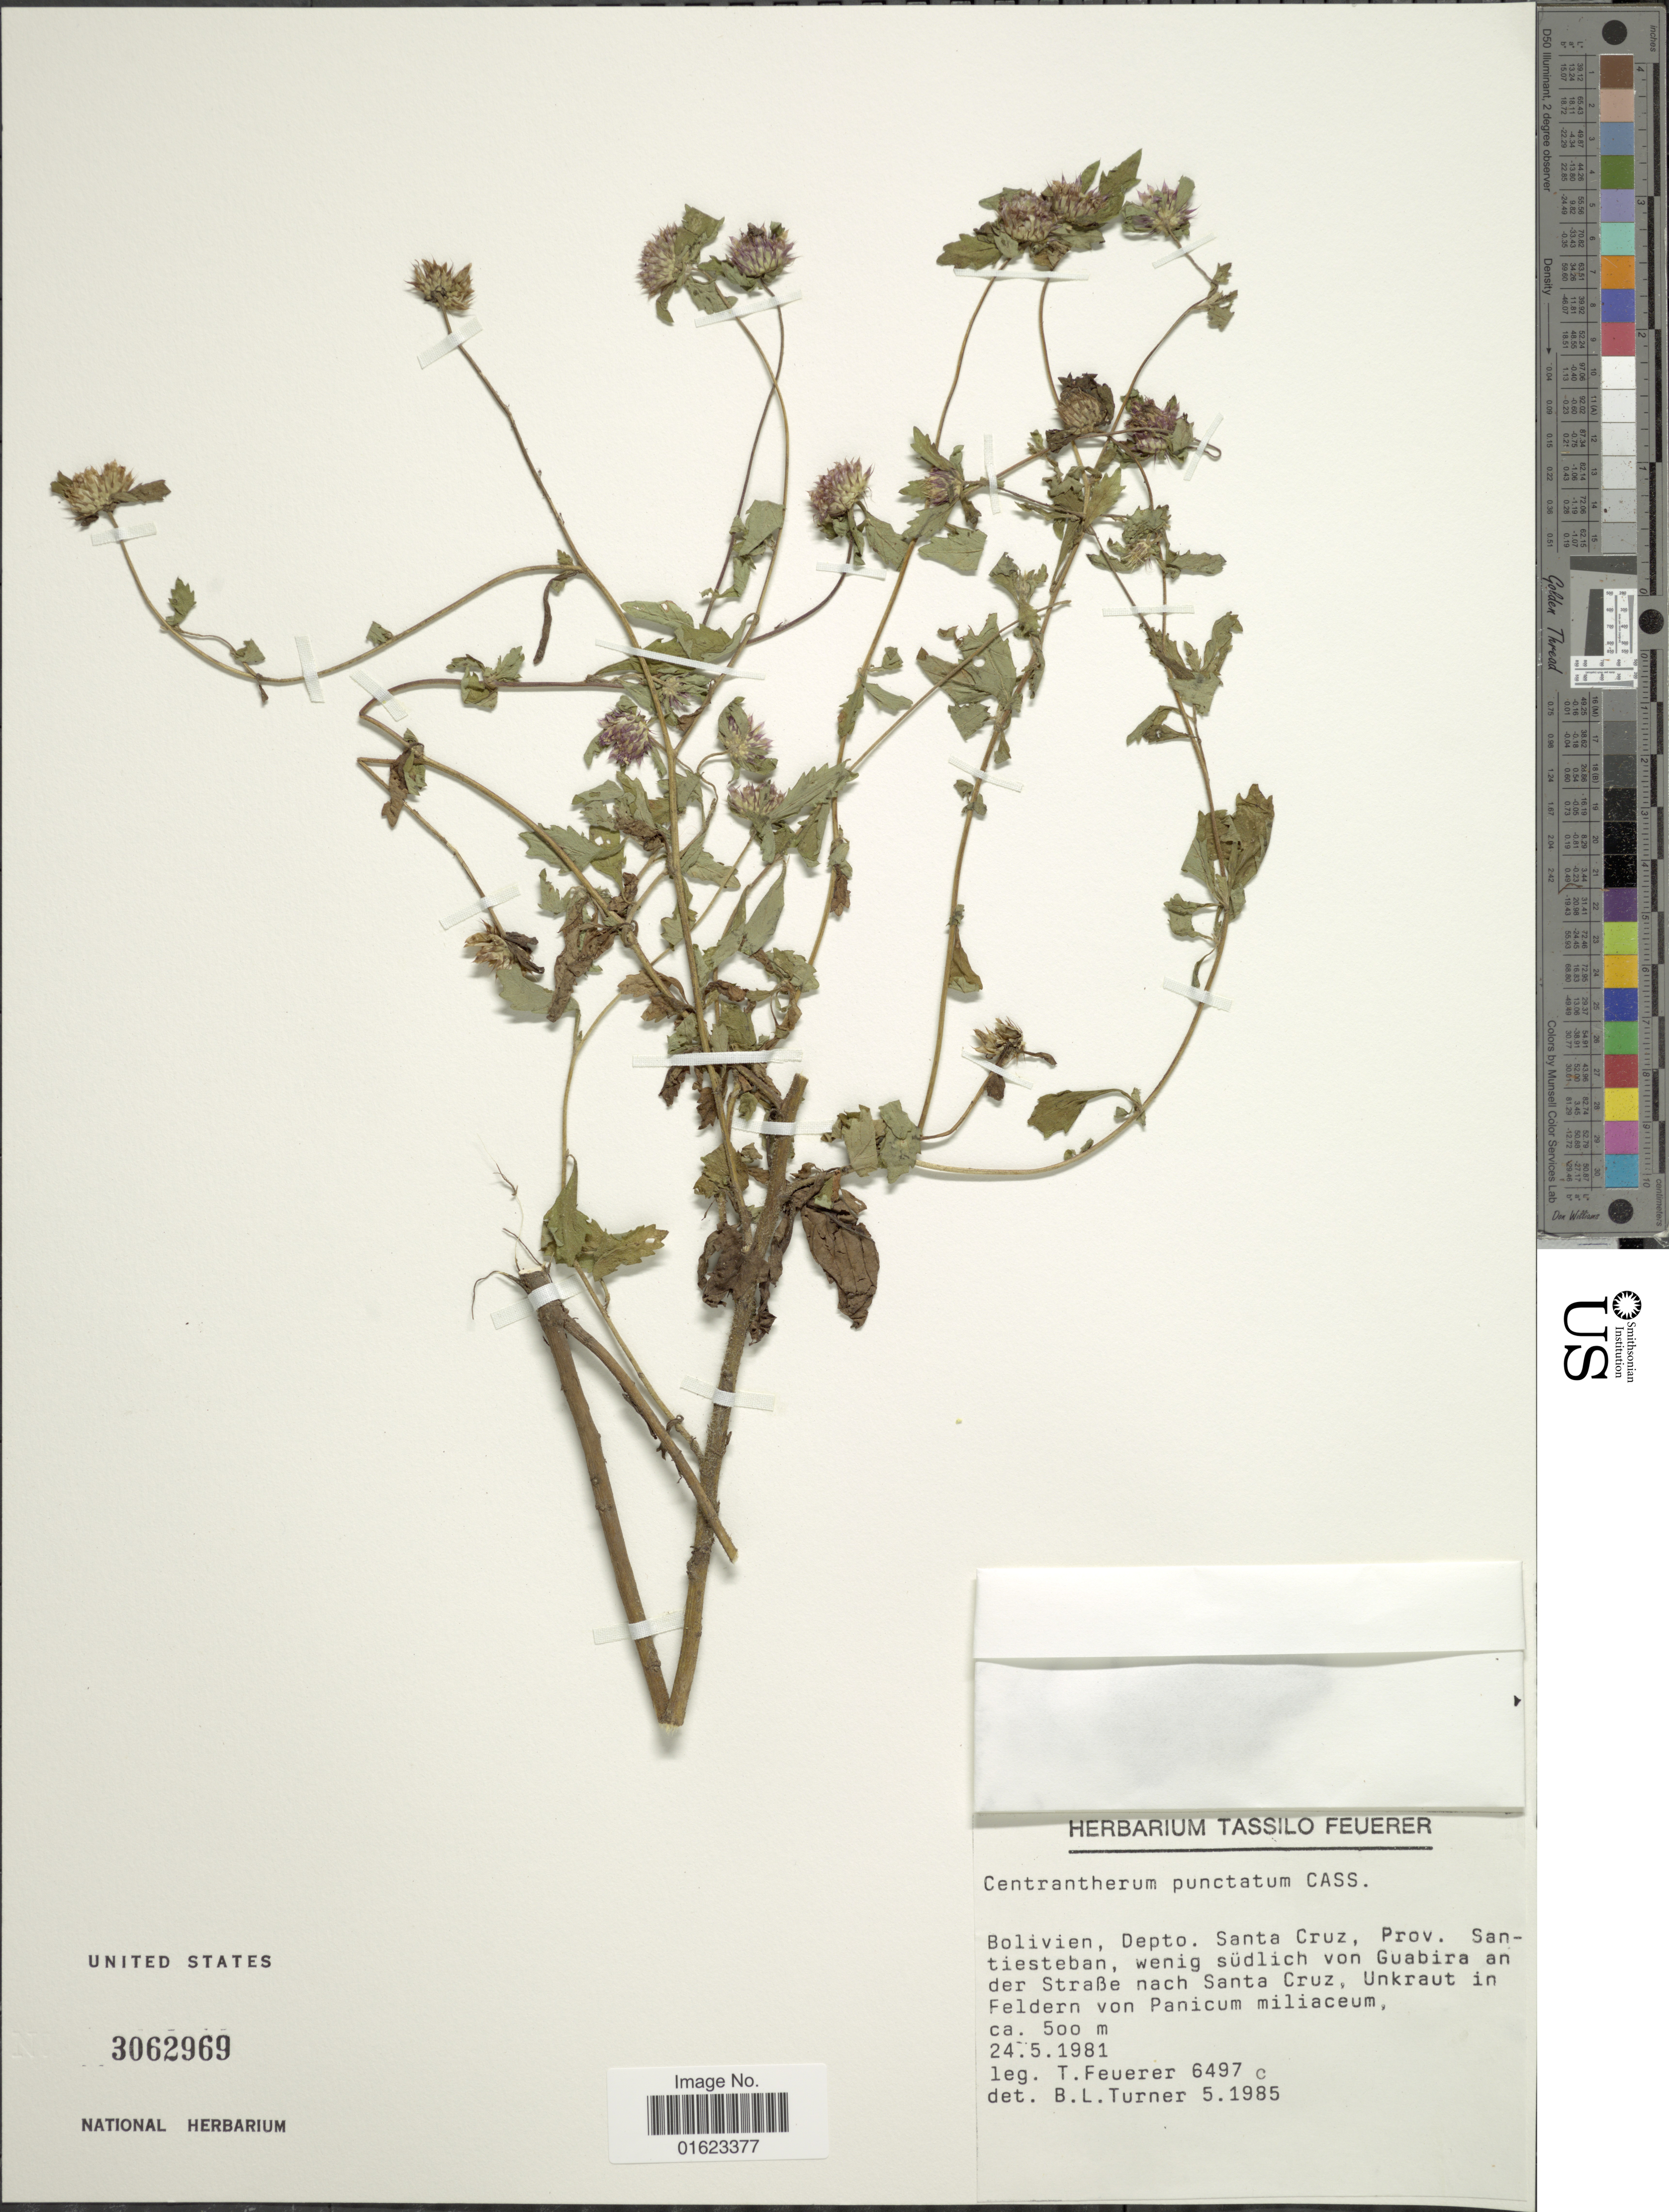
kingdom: Plantae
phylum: Tracheophyta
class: Magnoliopsida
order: Asterales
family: Asteraceae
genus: Centratherum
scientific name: Centratherum punctatum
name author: Cass.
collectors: T. Feuerer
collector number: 6497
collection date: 1981-05-24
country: Bolivia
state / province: Santa Cruz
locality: Bolivien, Dpeto. Santa Cruz, Prov. Santiesteban, wenig sudlich von Guabira an der Strabe nach Santa Cruz.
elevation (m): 500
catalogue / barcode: US 3062969